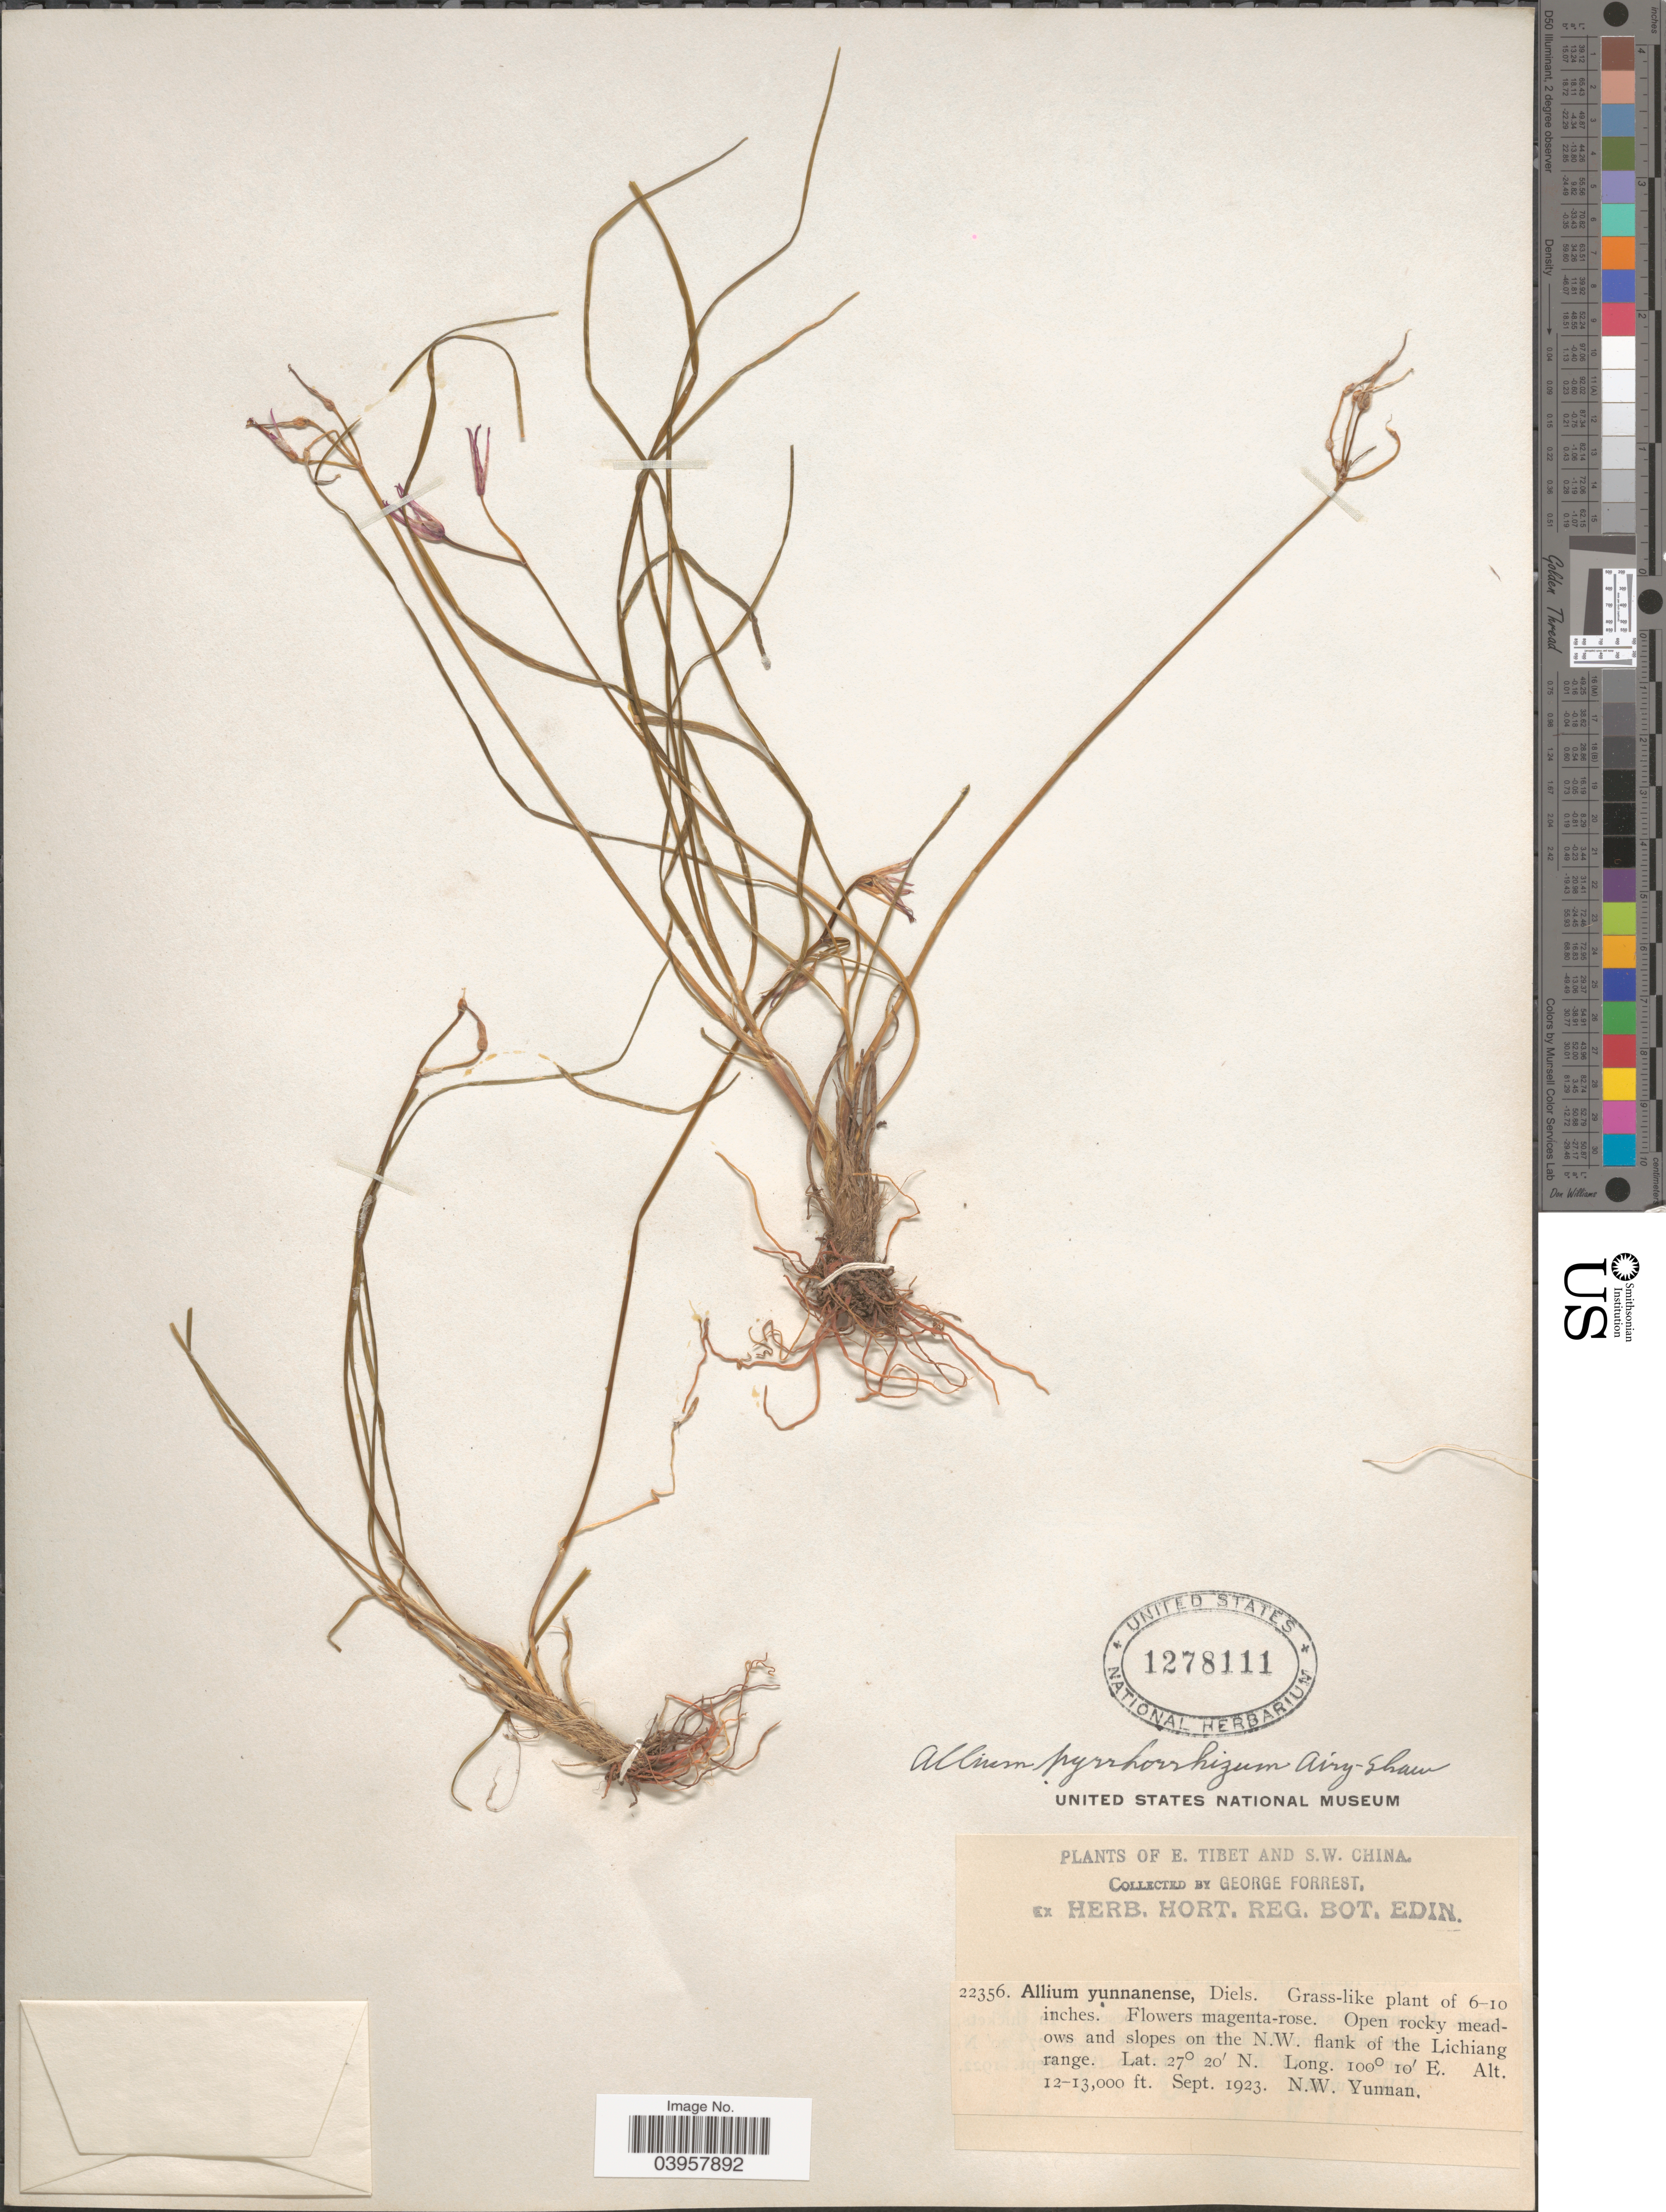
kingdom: Plantae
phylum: Tracheophyta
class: Liliopsida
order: Asparagales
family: Amaryllidaceae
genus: Allium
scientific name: Allium pyrrhorrhizum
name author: Airy Shaw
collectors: G. Forrest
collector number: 22356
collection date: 1923-09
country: China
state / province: Yunnan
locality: S.W. China. On the N.W. flank of the Lichiang range. N.W. Yunnan.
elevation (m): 3658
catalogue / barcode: US 1278111